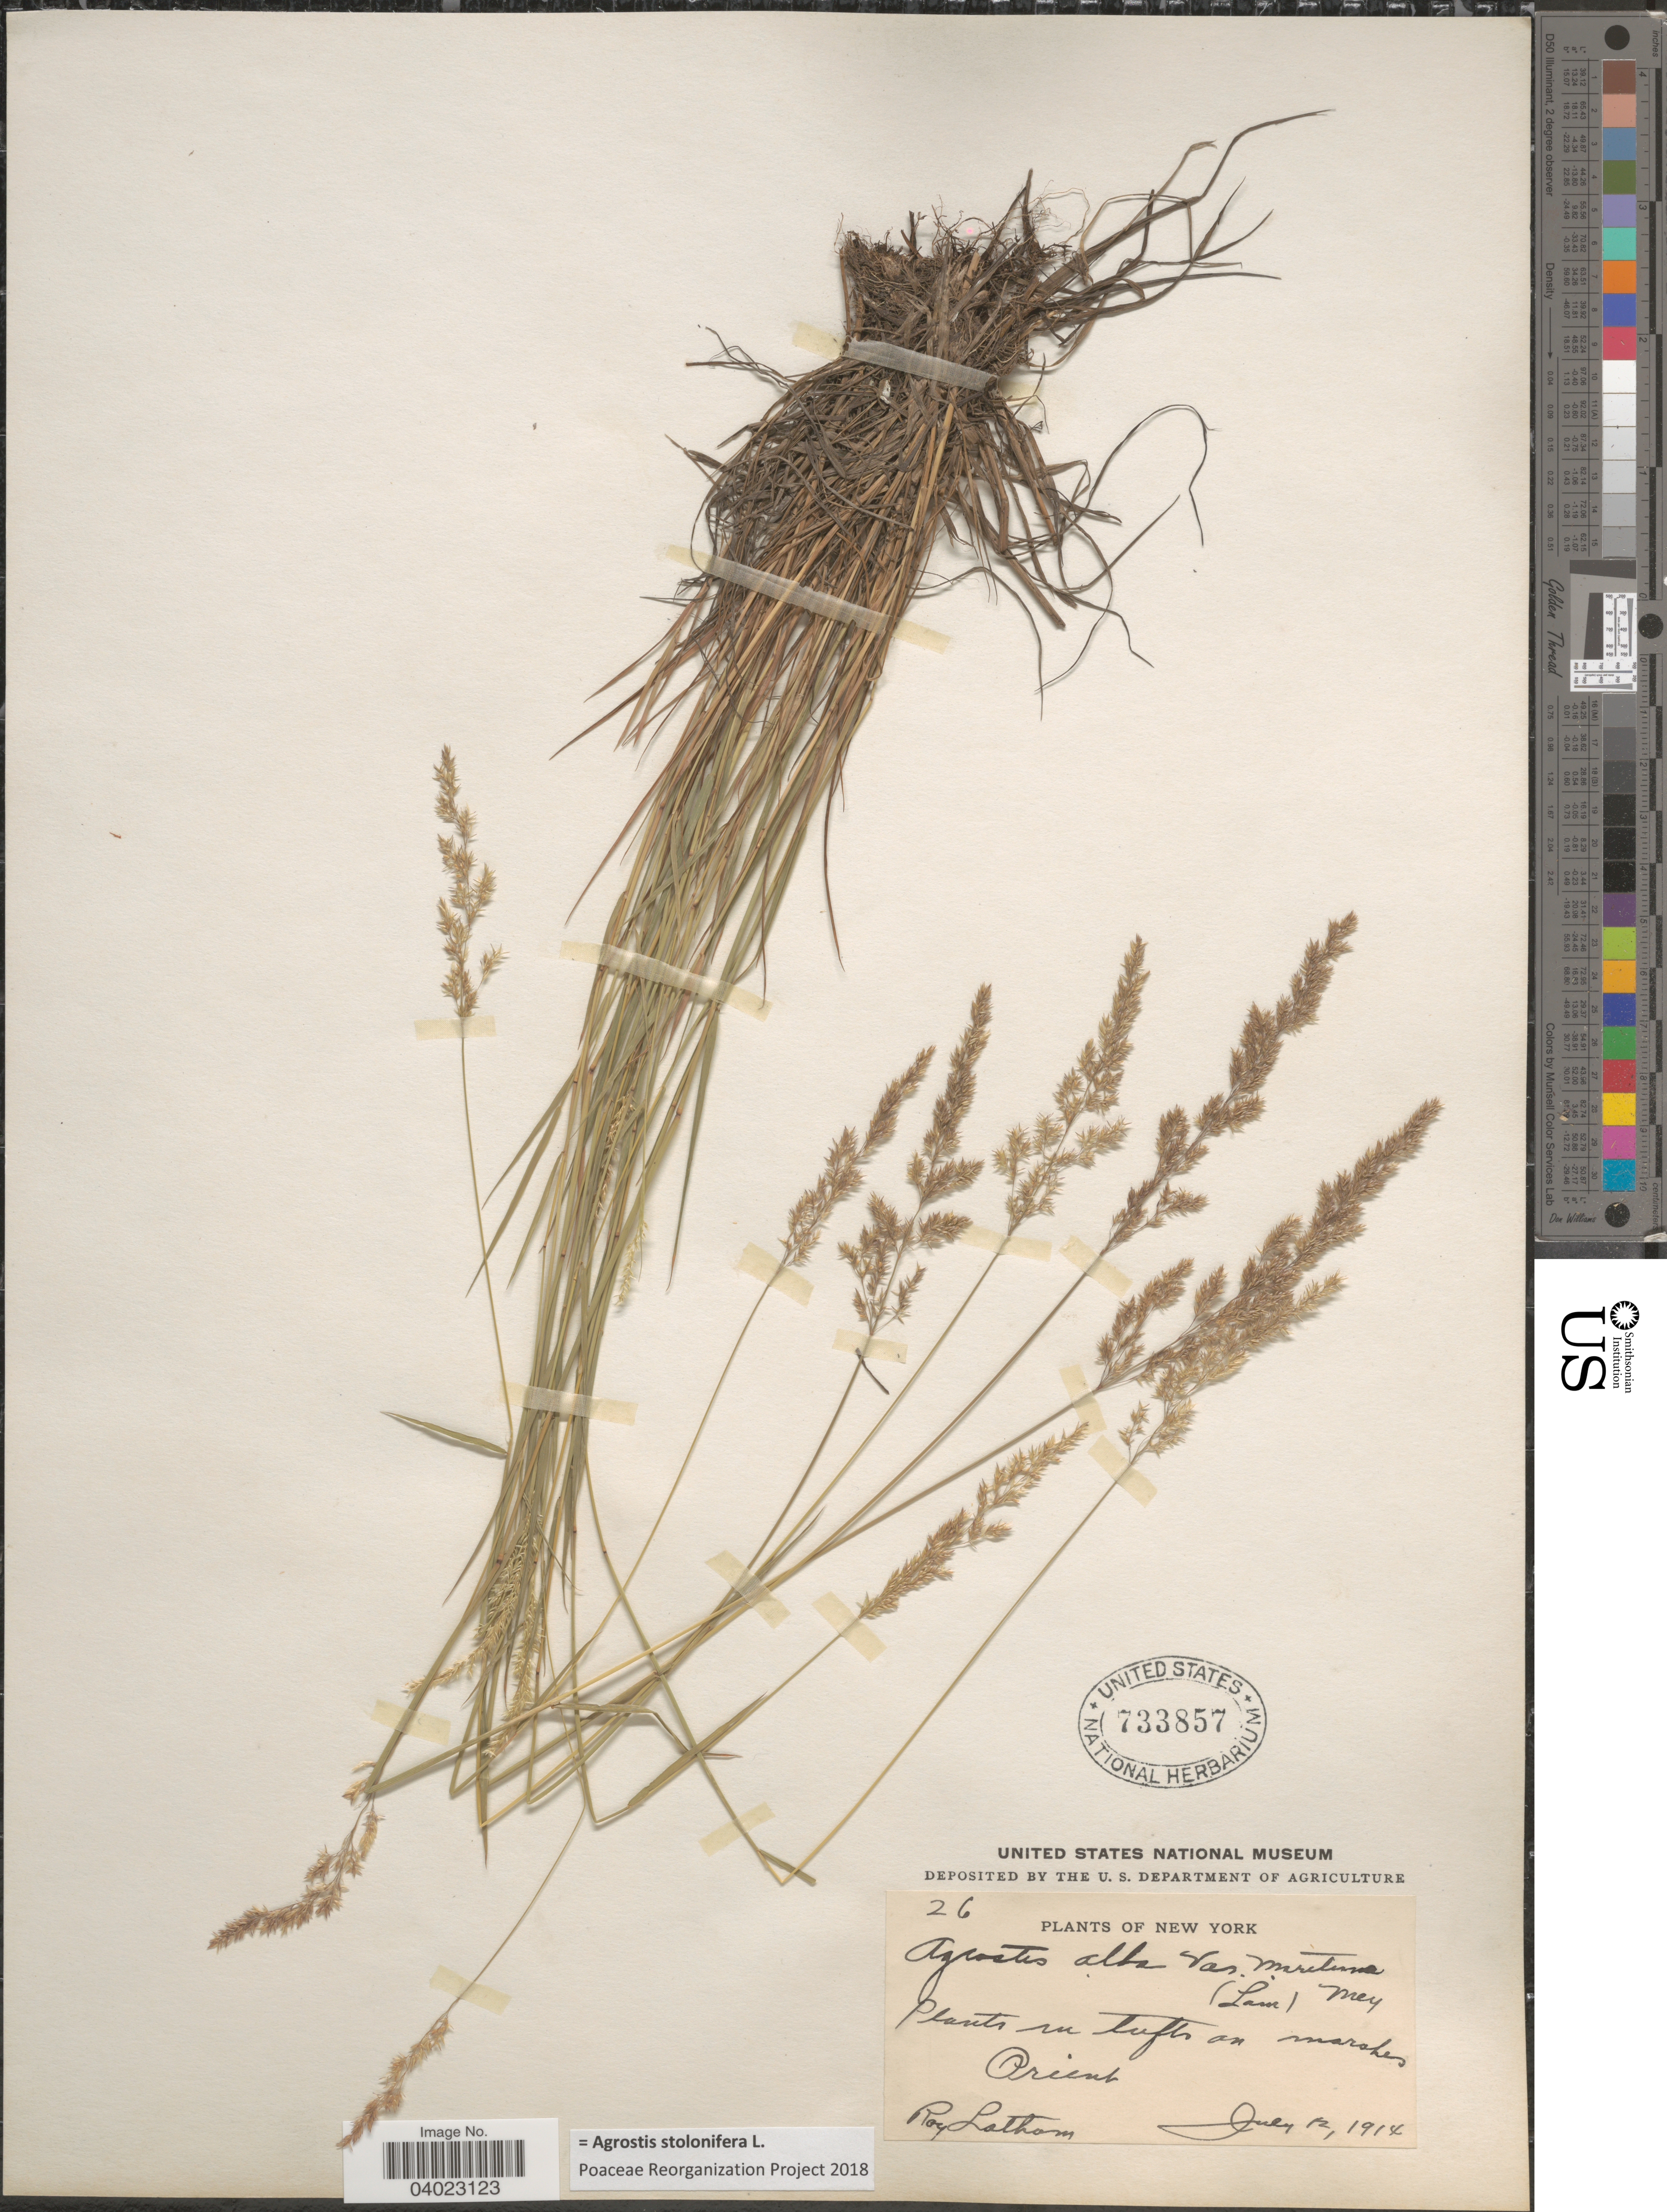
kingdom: Plantae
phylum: Tracheophyta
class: Liliopsida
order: Poales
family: Poaceae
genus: Agrostis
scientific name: Agrostis stolonifera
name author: L.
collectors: R. Latham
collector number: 26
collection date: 1914-07-12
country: United States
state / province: New York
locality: In tufts on marshes Orient.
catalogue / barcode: US 733857